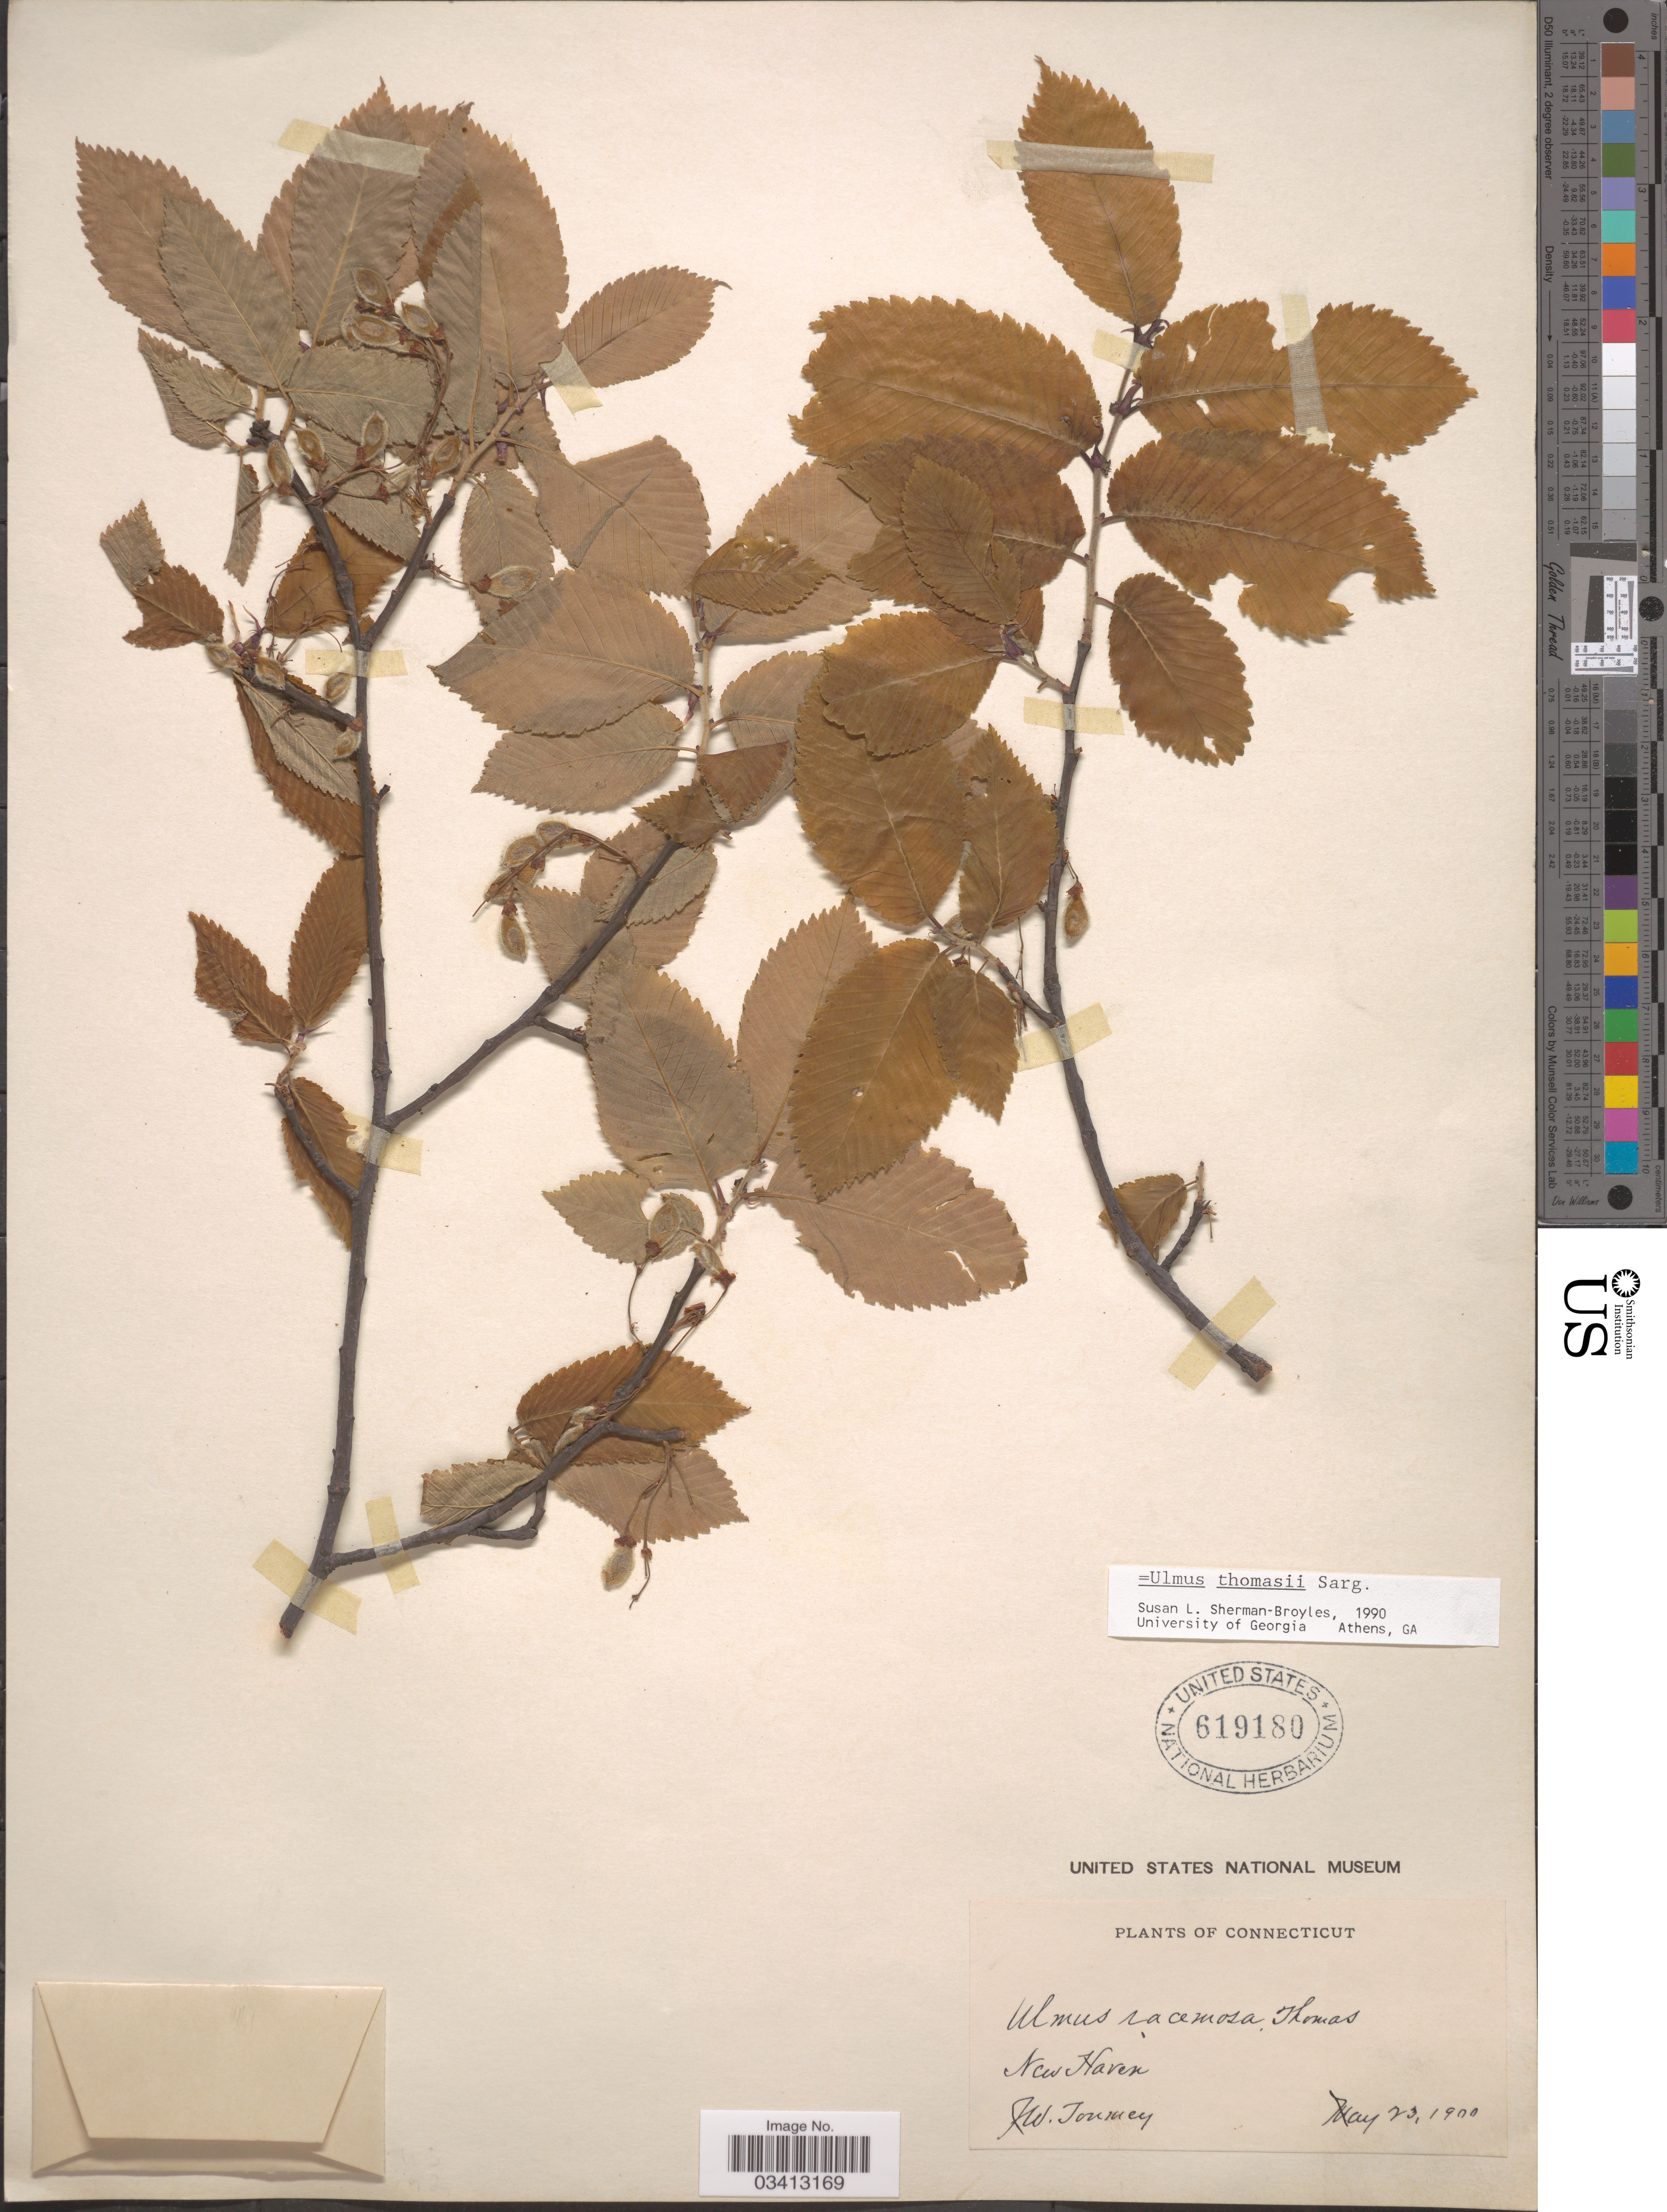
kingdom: Plantae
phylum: Tracheophyta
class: Magnoliopsida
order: Rosales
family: Ulmaceae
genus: Ulmus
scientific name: Ulmus thomasii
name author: Sarg.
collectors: J. W. Toumey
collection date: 1900-05-23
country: United States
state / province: Connecticut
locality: New Haven.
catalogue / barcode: US 619180